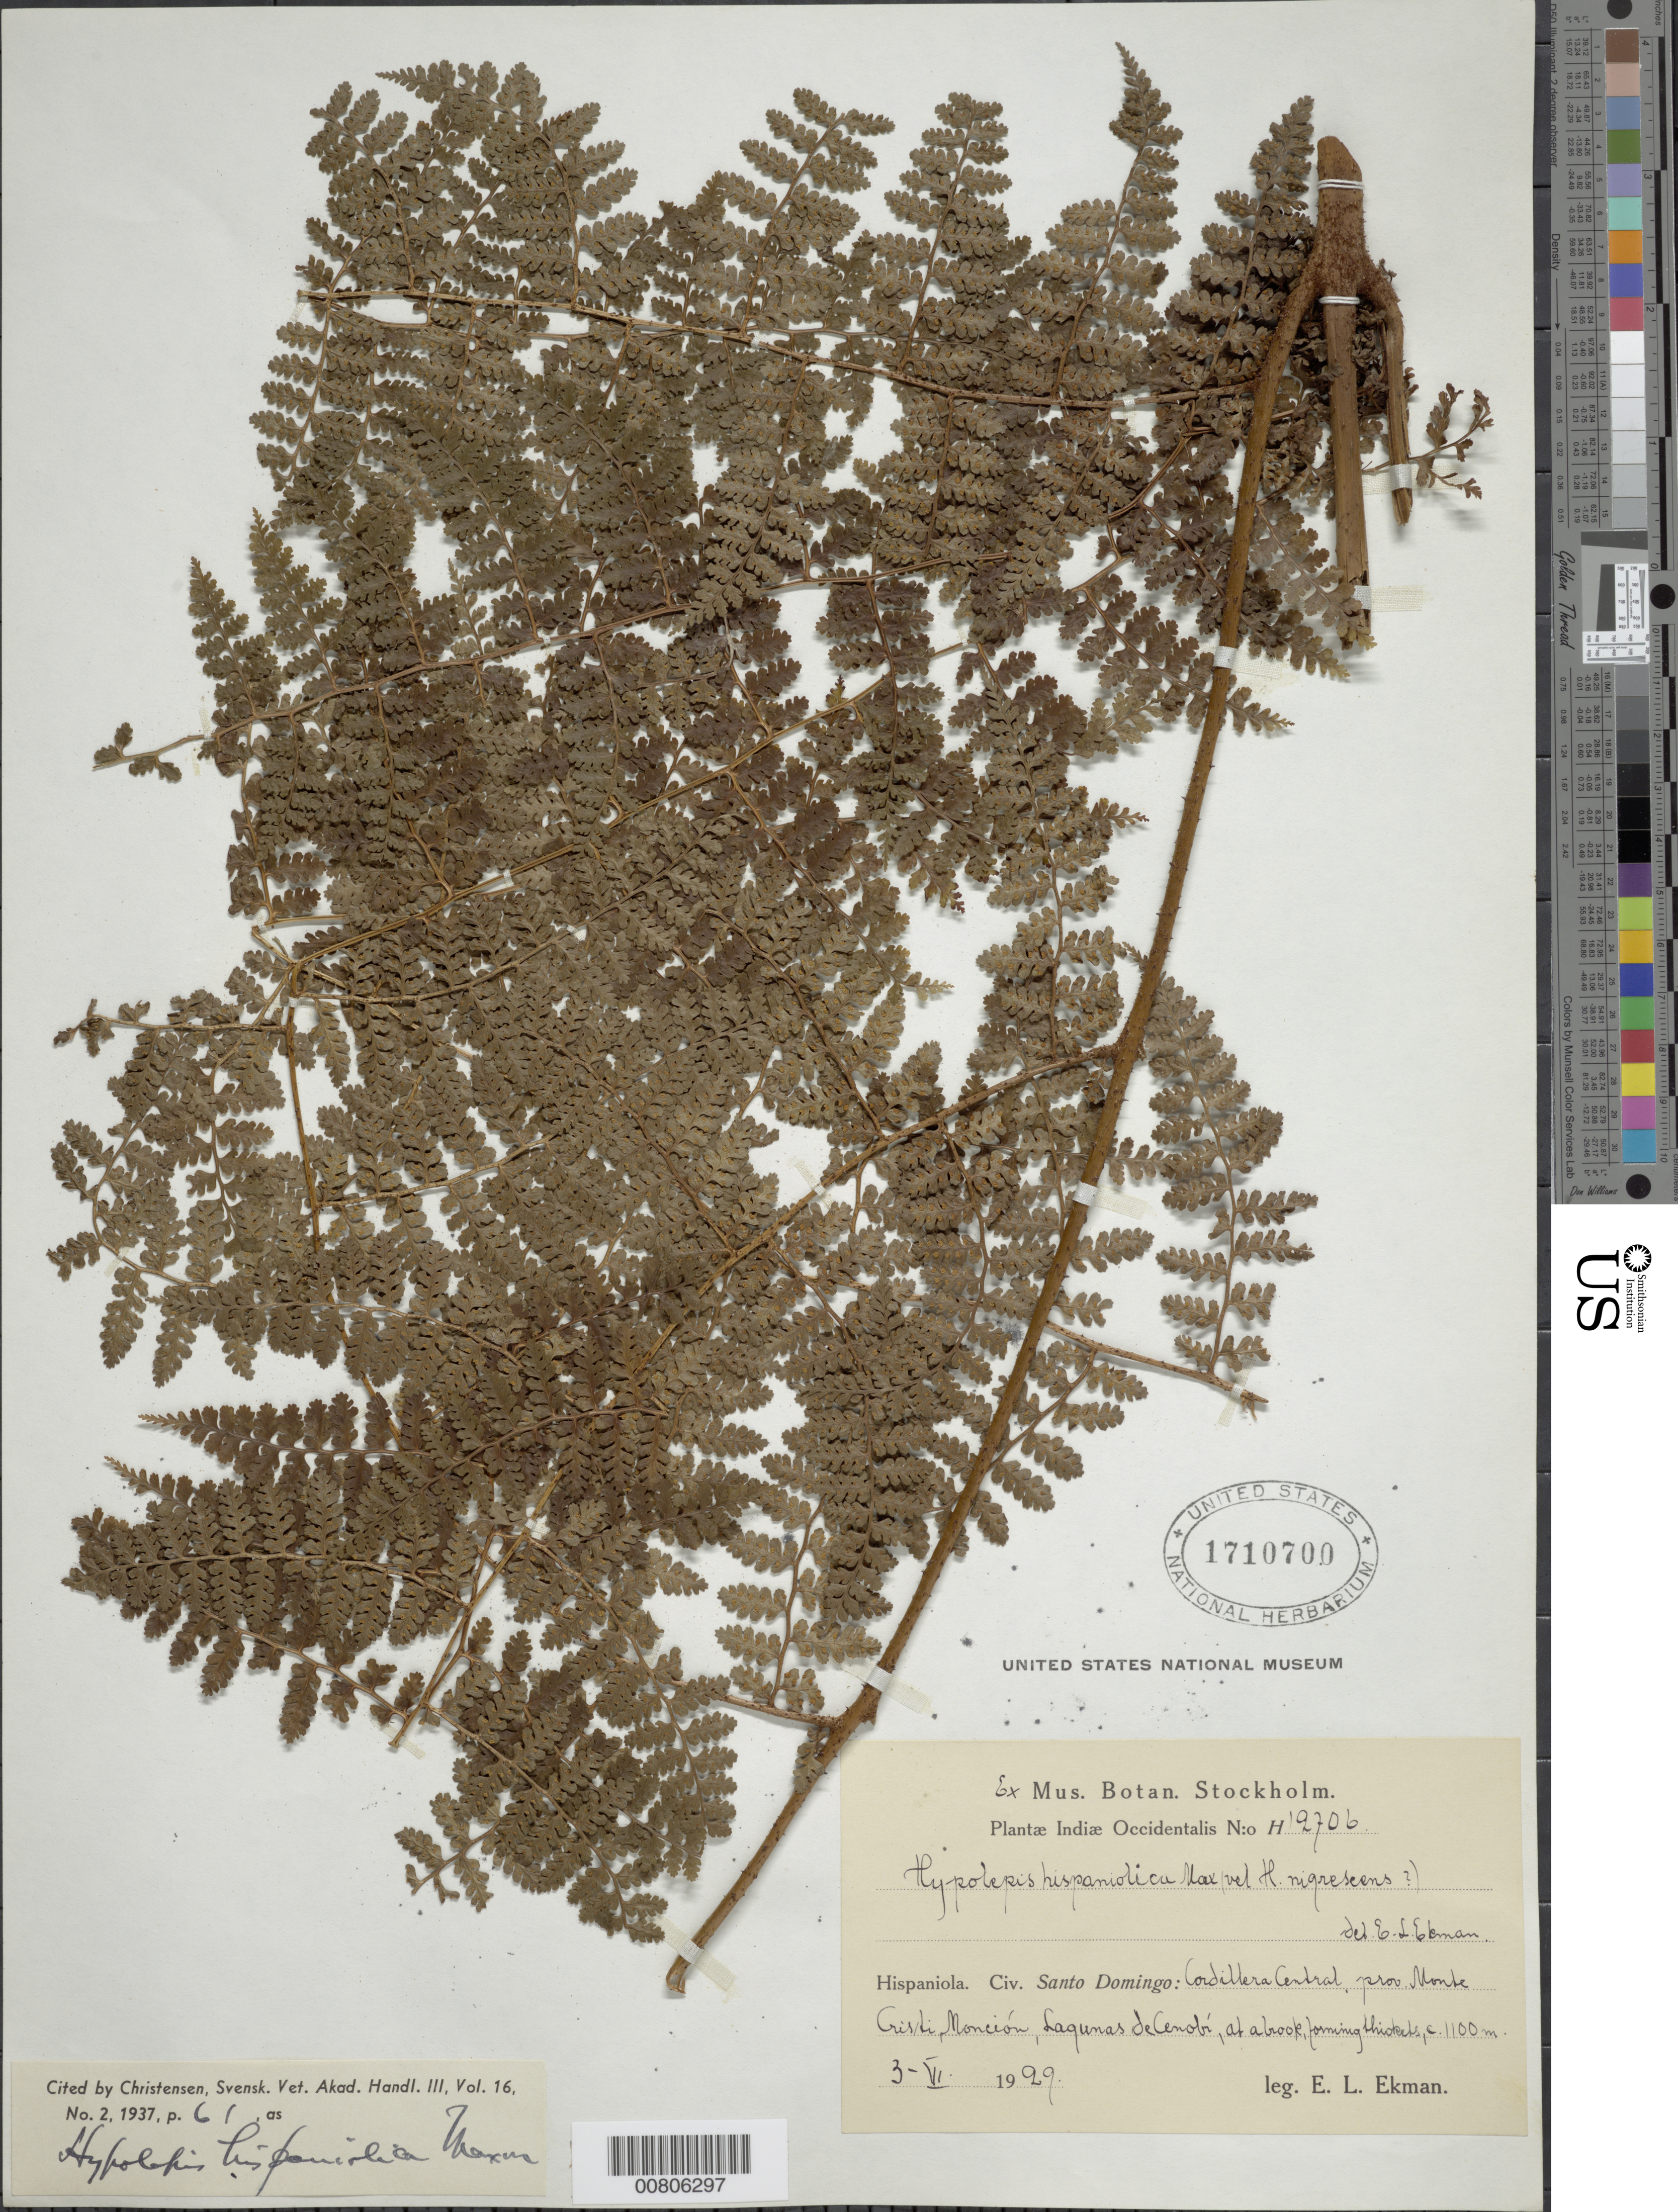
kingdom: Plantae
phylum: Tracheophyta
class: Polypodiopsida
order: Polypodiales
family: Dennstaedtiaceae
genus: Hypolepis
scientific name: Hypolepis hispaniolica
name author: Maxon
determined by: Christensen, C. F. A.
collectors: E. L. Ekman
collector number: H 12706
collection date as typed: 03 Jun 1929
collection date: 1929-06-03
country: Dominican Republic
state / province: Monte Cristi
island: Hispaniola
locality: Cordillera Central, Lagunas de Cenobí, Manción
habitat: Along brook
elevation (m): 1100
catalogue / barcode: US 1710700